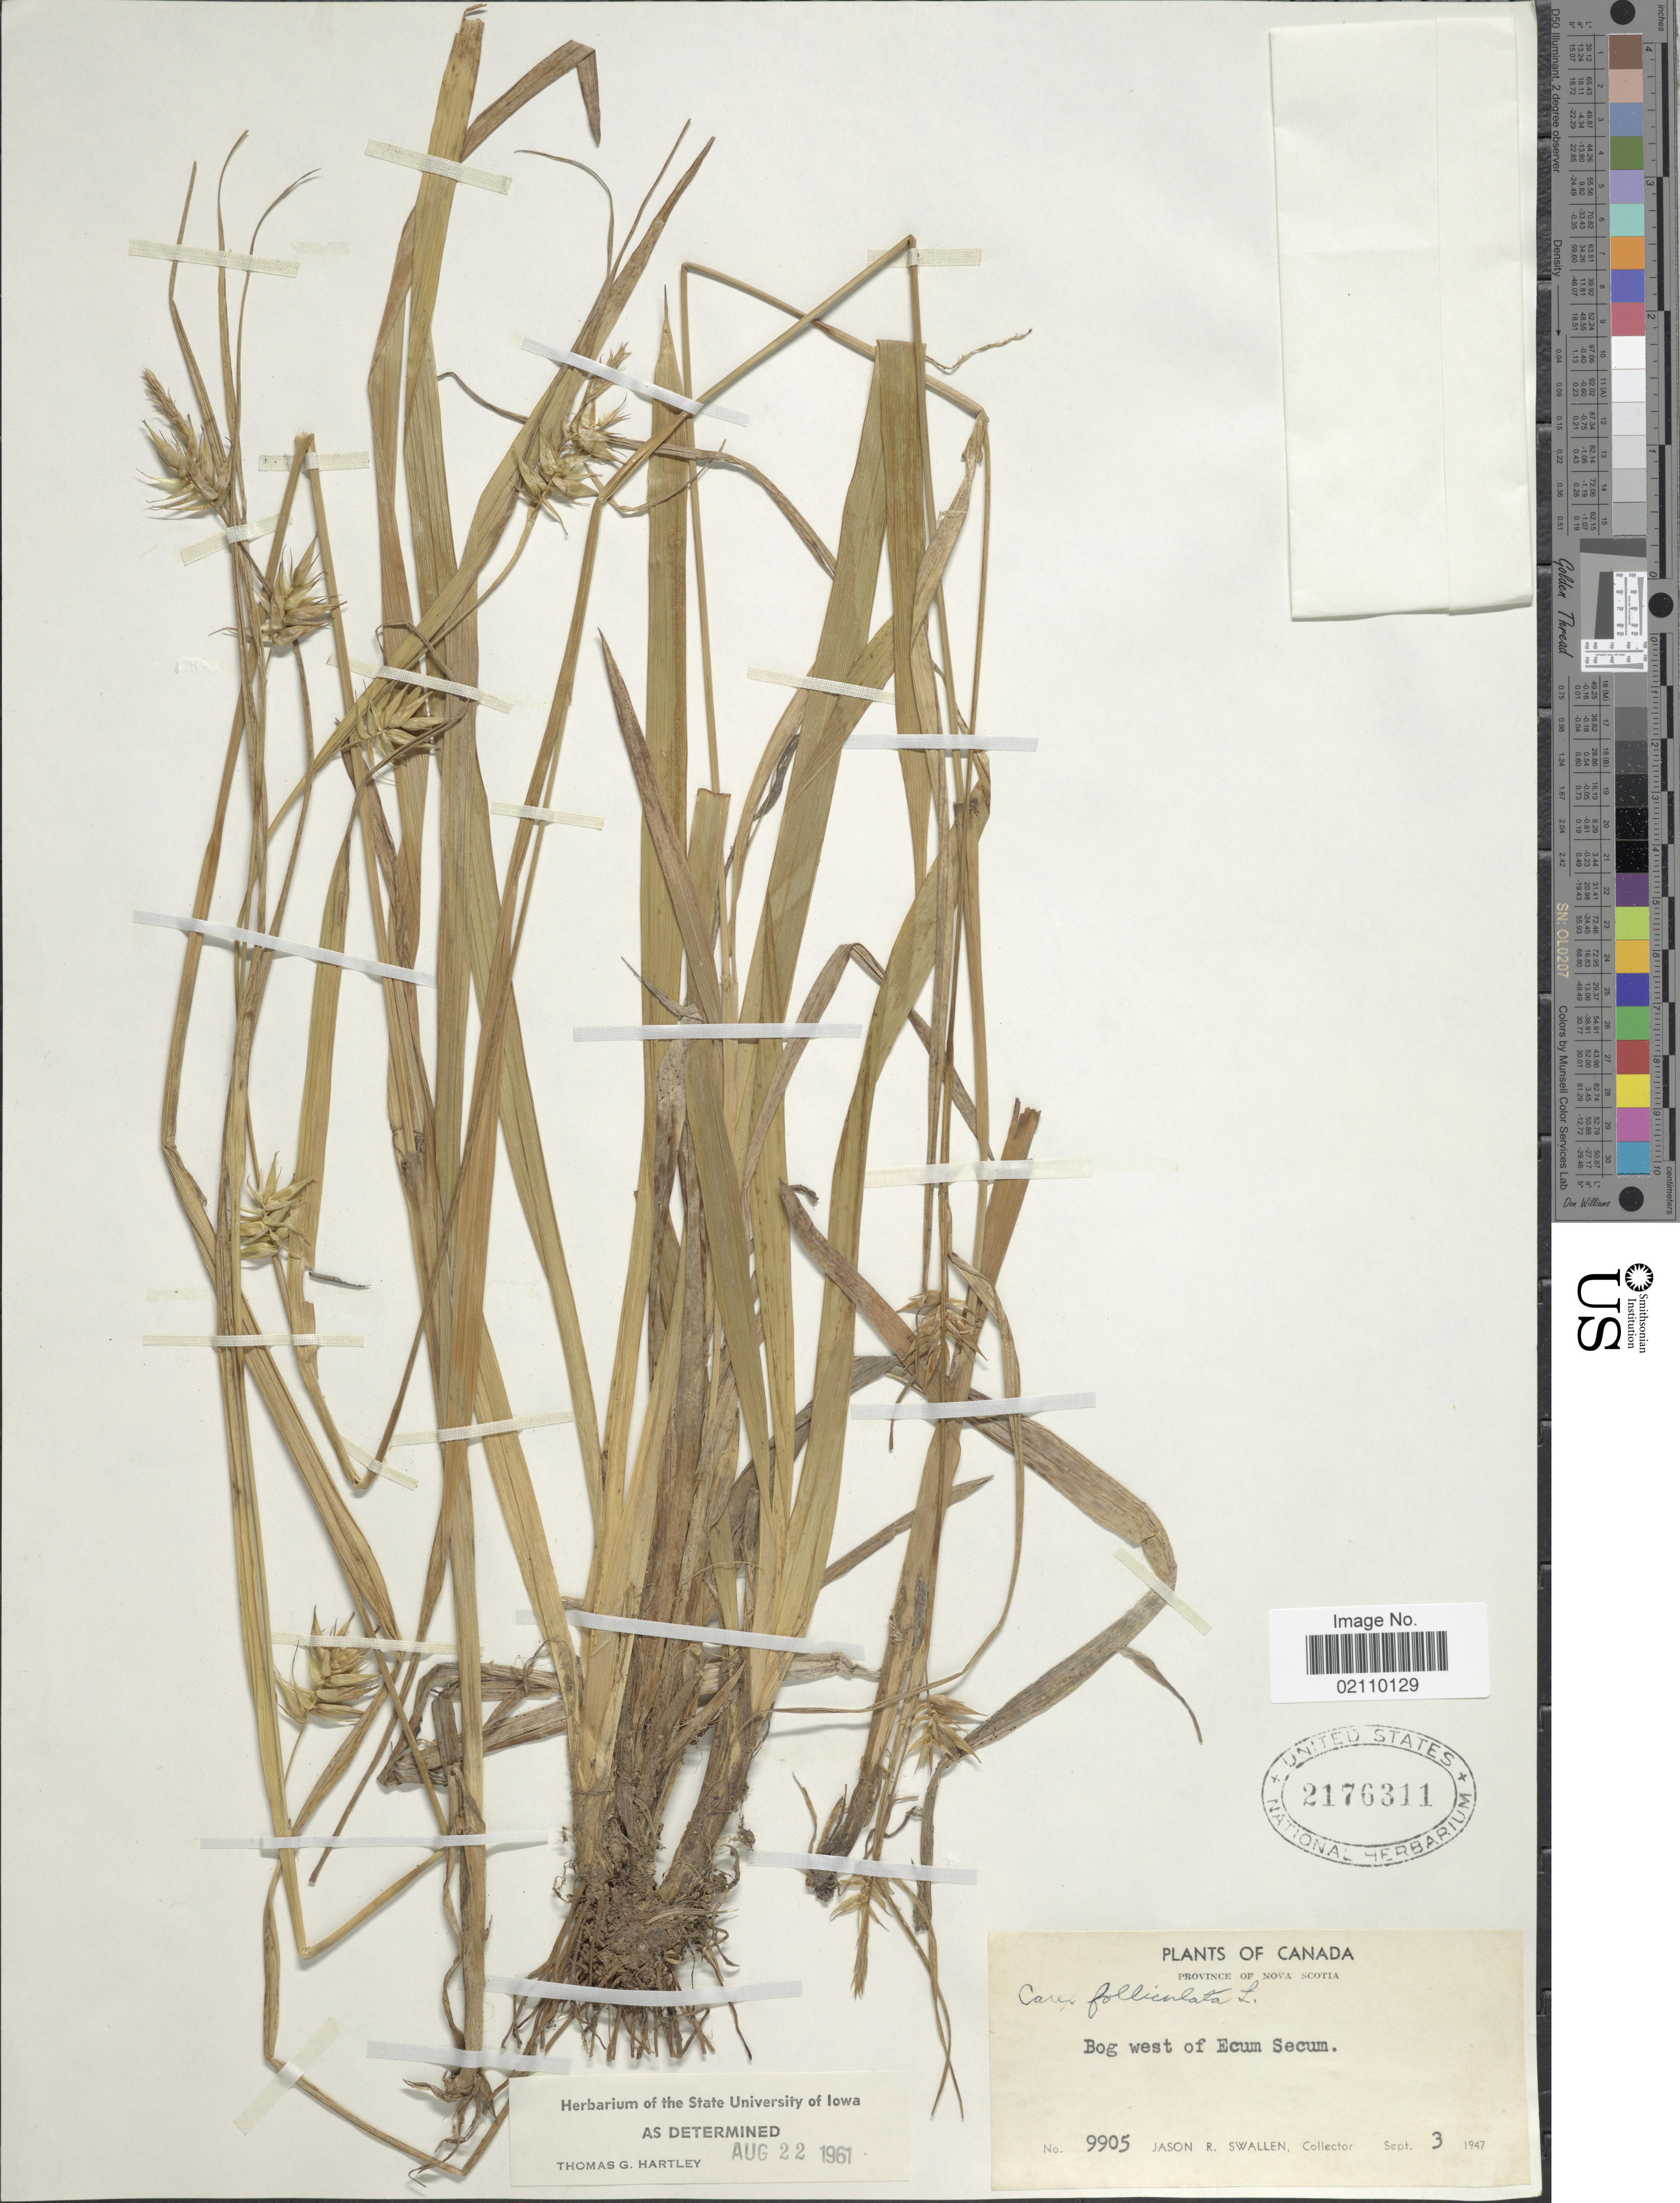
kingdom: Plantae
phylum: Tracheophyta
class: Liliopsida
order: Poales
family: Cyperaceae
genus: Carex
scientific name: Carex folliculata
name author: L.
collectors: J. R. Swallen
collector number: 9905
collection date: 1947-09-03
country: Canada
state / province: Nova Scotia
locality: Bog west of Ecum Secum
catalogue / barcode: US 2176311